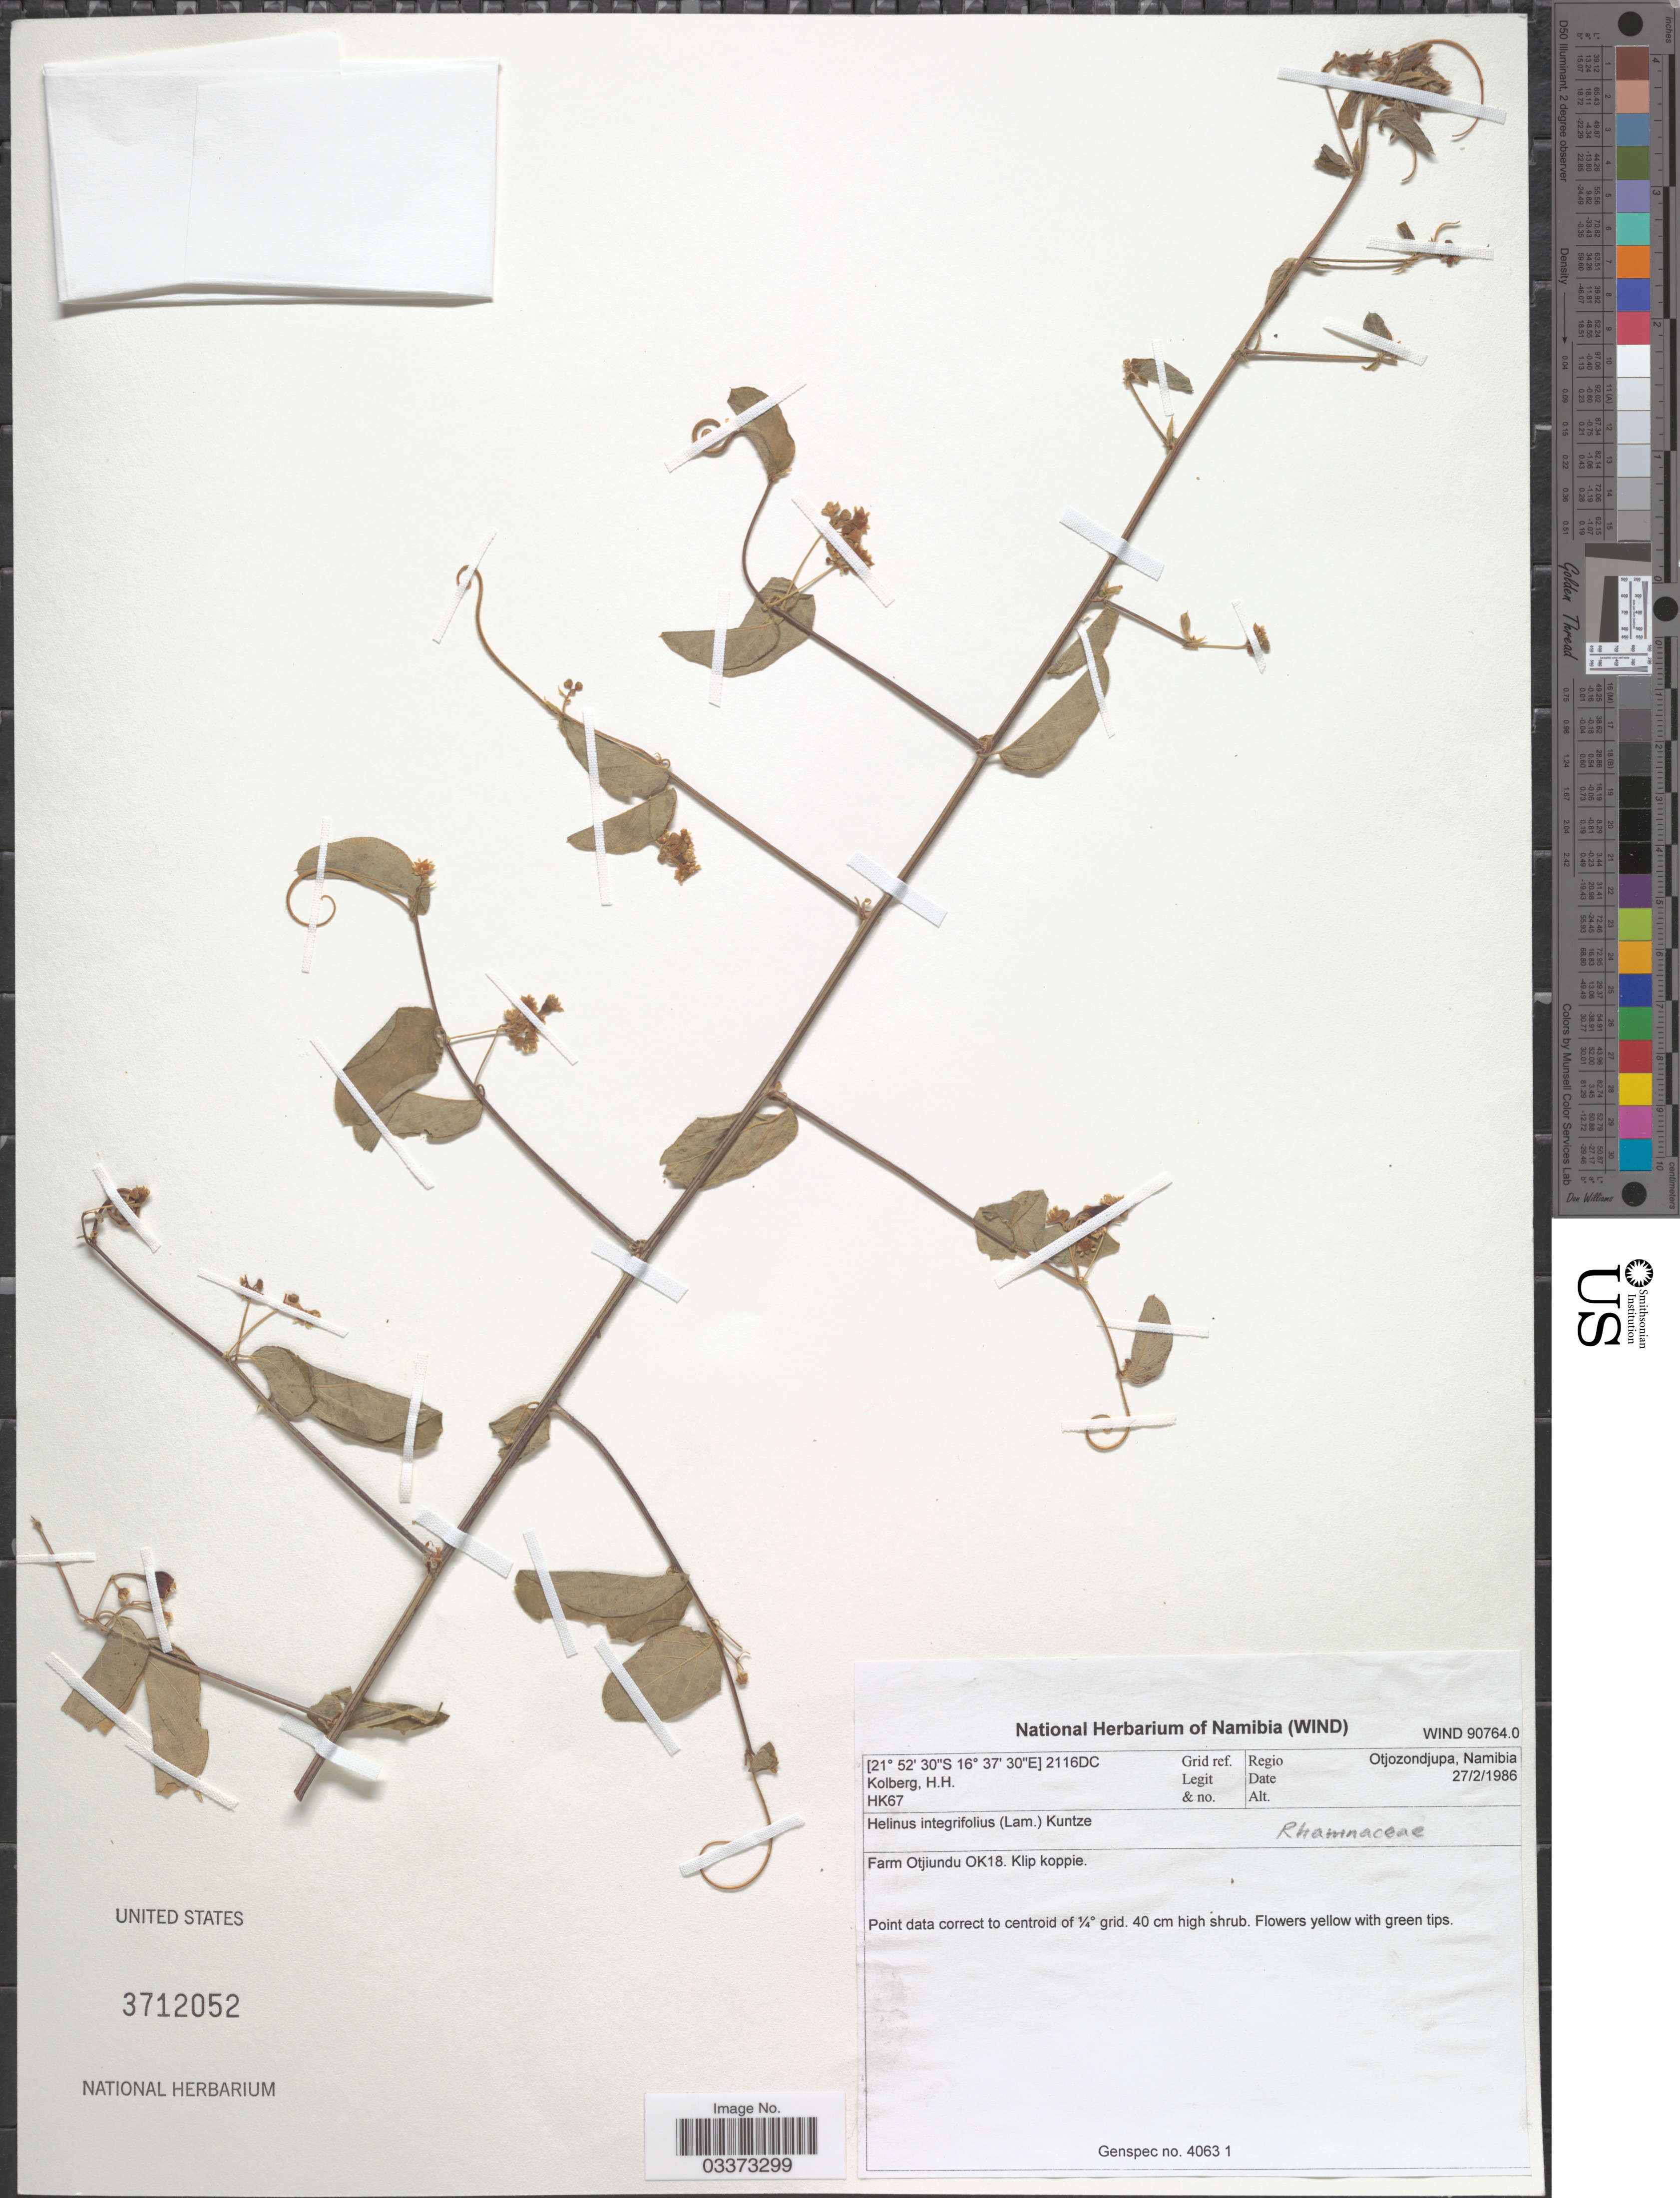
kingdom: Plantae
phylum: Tracheophyta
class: Magnoliopsida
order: Rosales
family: Rhamnaceae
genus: Helinus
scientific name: Helinus integrifolius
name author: (Lam.) Kuntze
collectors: H. H. Kolberg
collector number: HK67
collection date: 1986-02-27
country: Namibia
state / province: Otjozondjupa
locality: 2116DC Grid. ref. Regio Otjozondjupa, Namibia. Farm Otjiundu OK18. Klip koppie.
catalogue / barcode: US 3712052